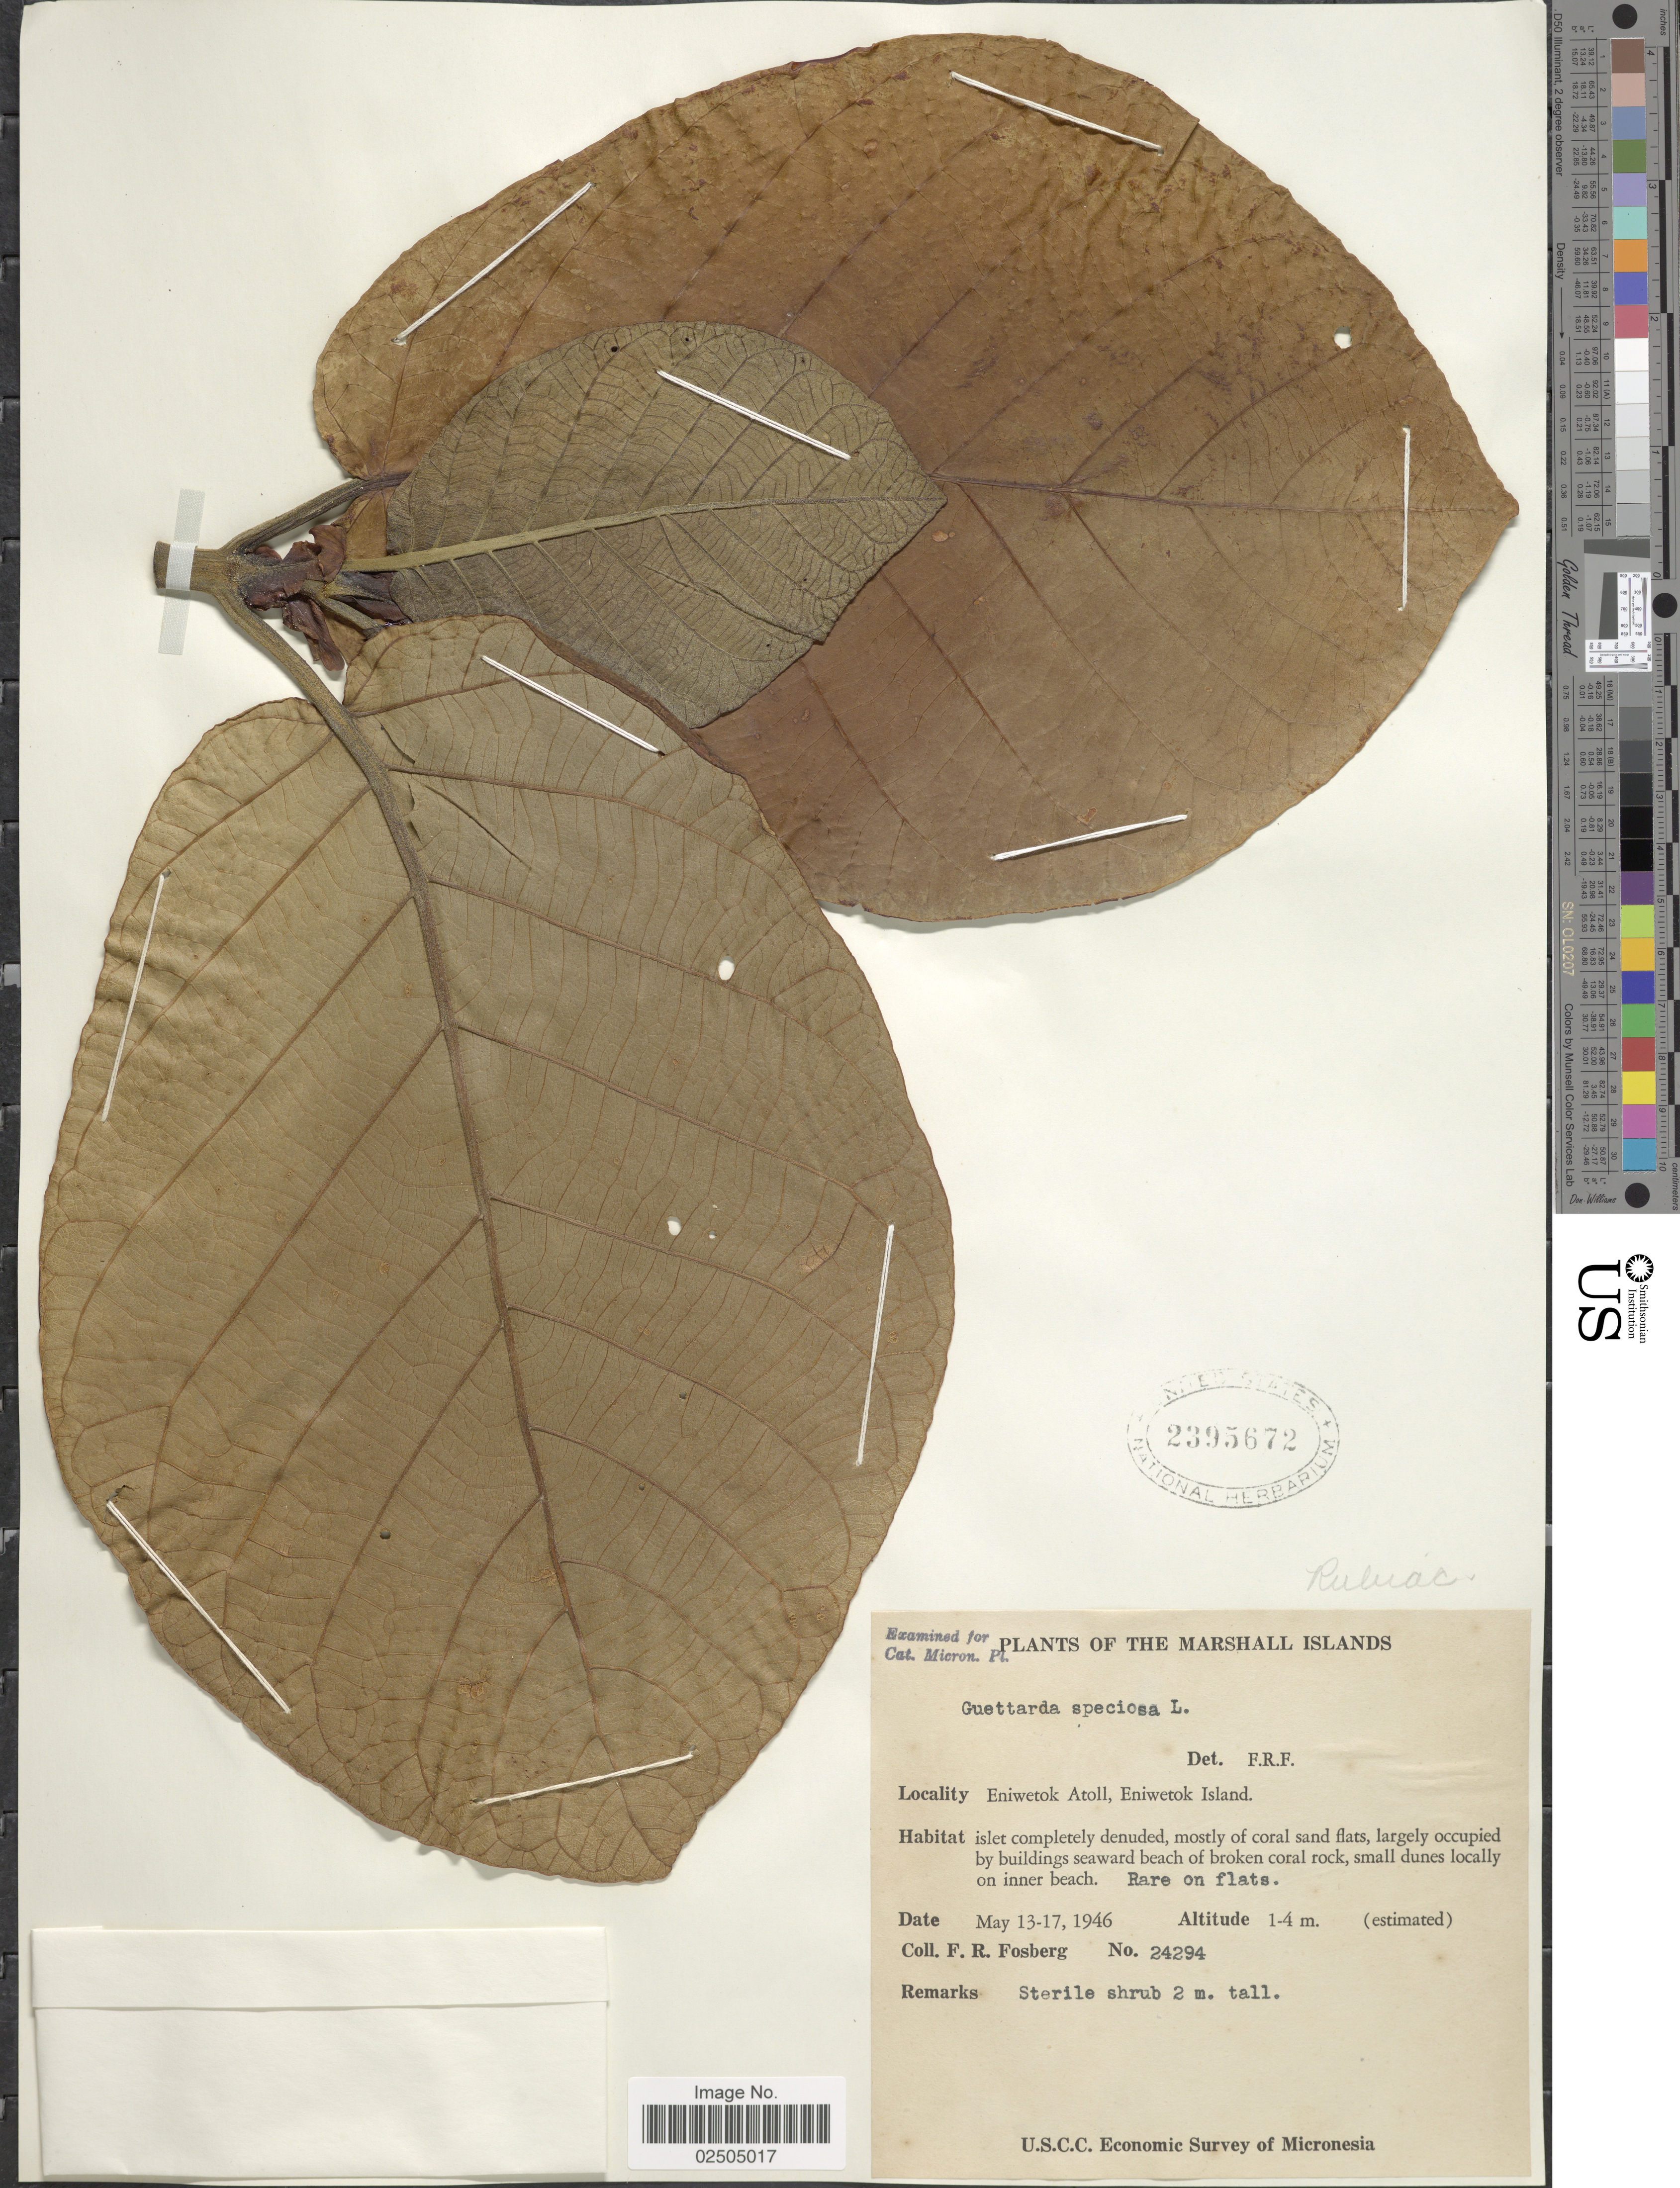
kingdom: Plantae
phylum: Tracheophyta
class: Magnoliopsida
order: Gentianales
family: Rubiaceae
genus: Guettarda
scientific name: Guettarda speciosa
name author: L.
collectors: F. R. Fosberg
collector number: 24294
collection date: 1946-05-13/1946-05-17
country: Marshall Islands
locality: The Marshall Islands, Eniwetok Atoll, Eniwetok Island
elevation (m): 1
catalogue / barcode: US 2395672